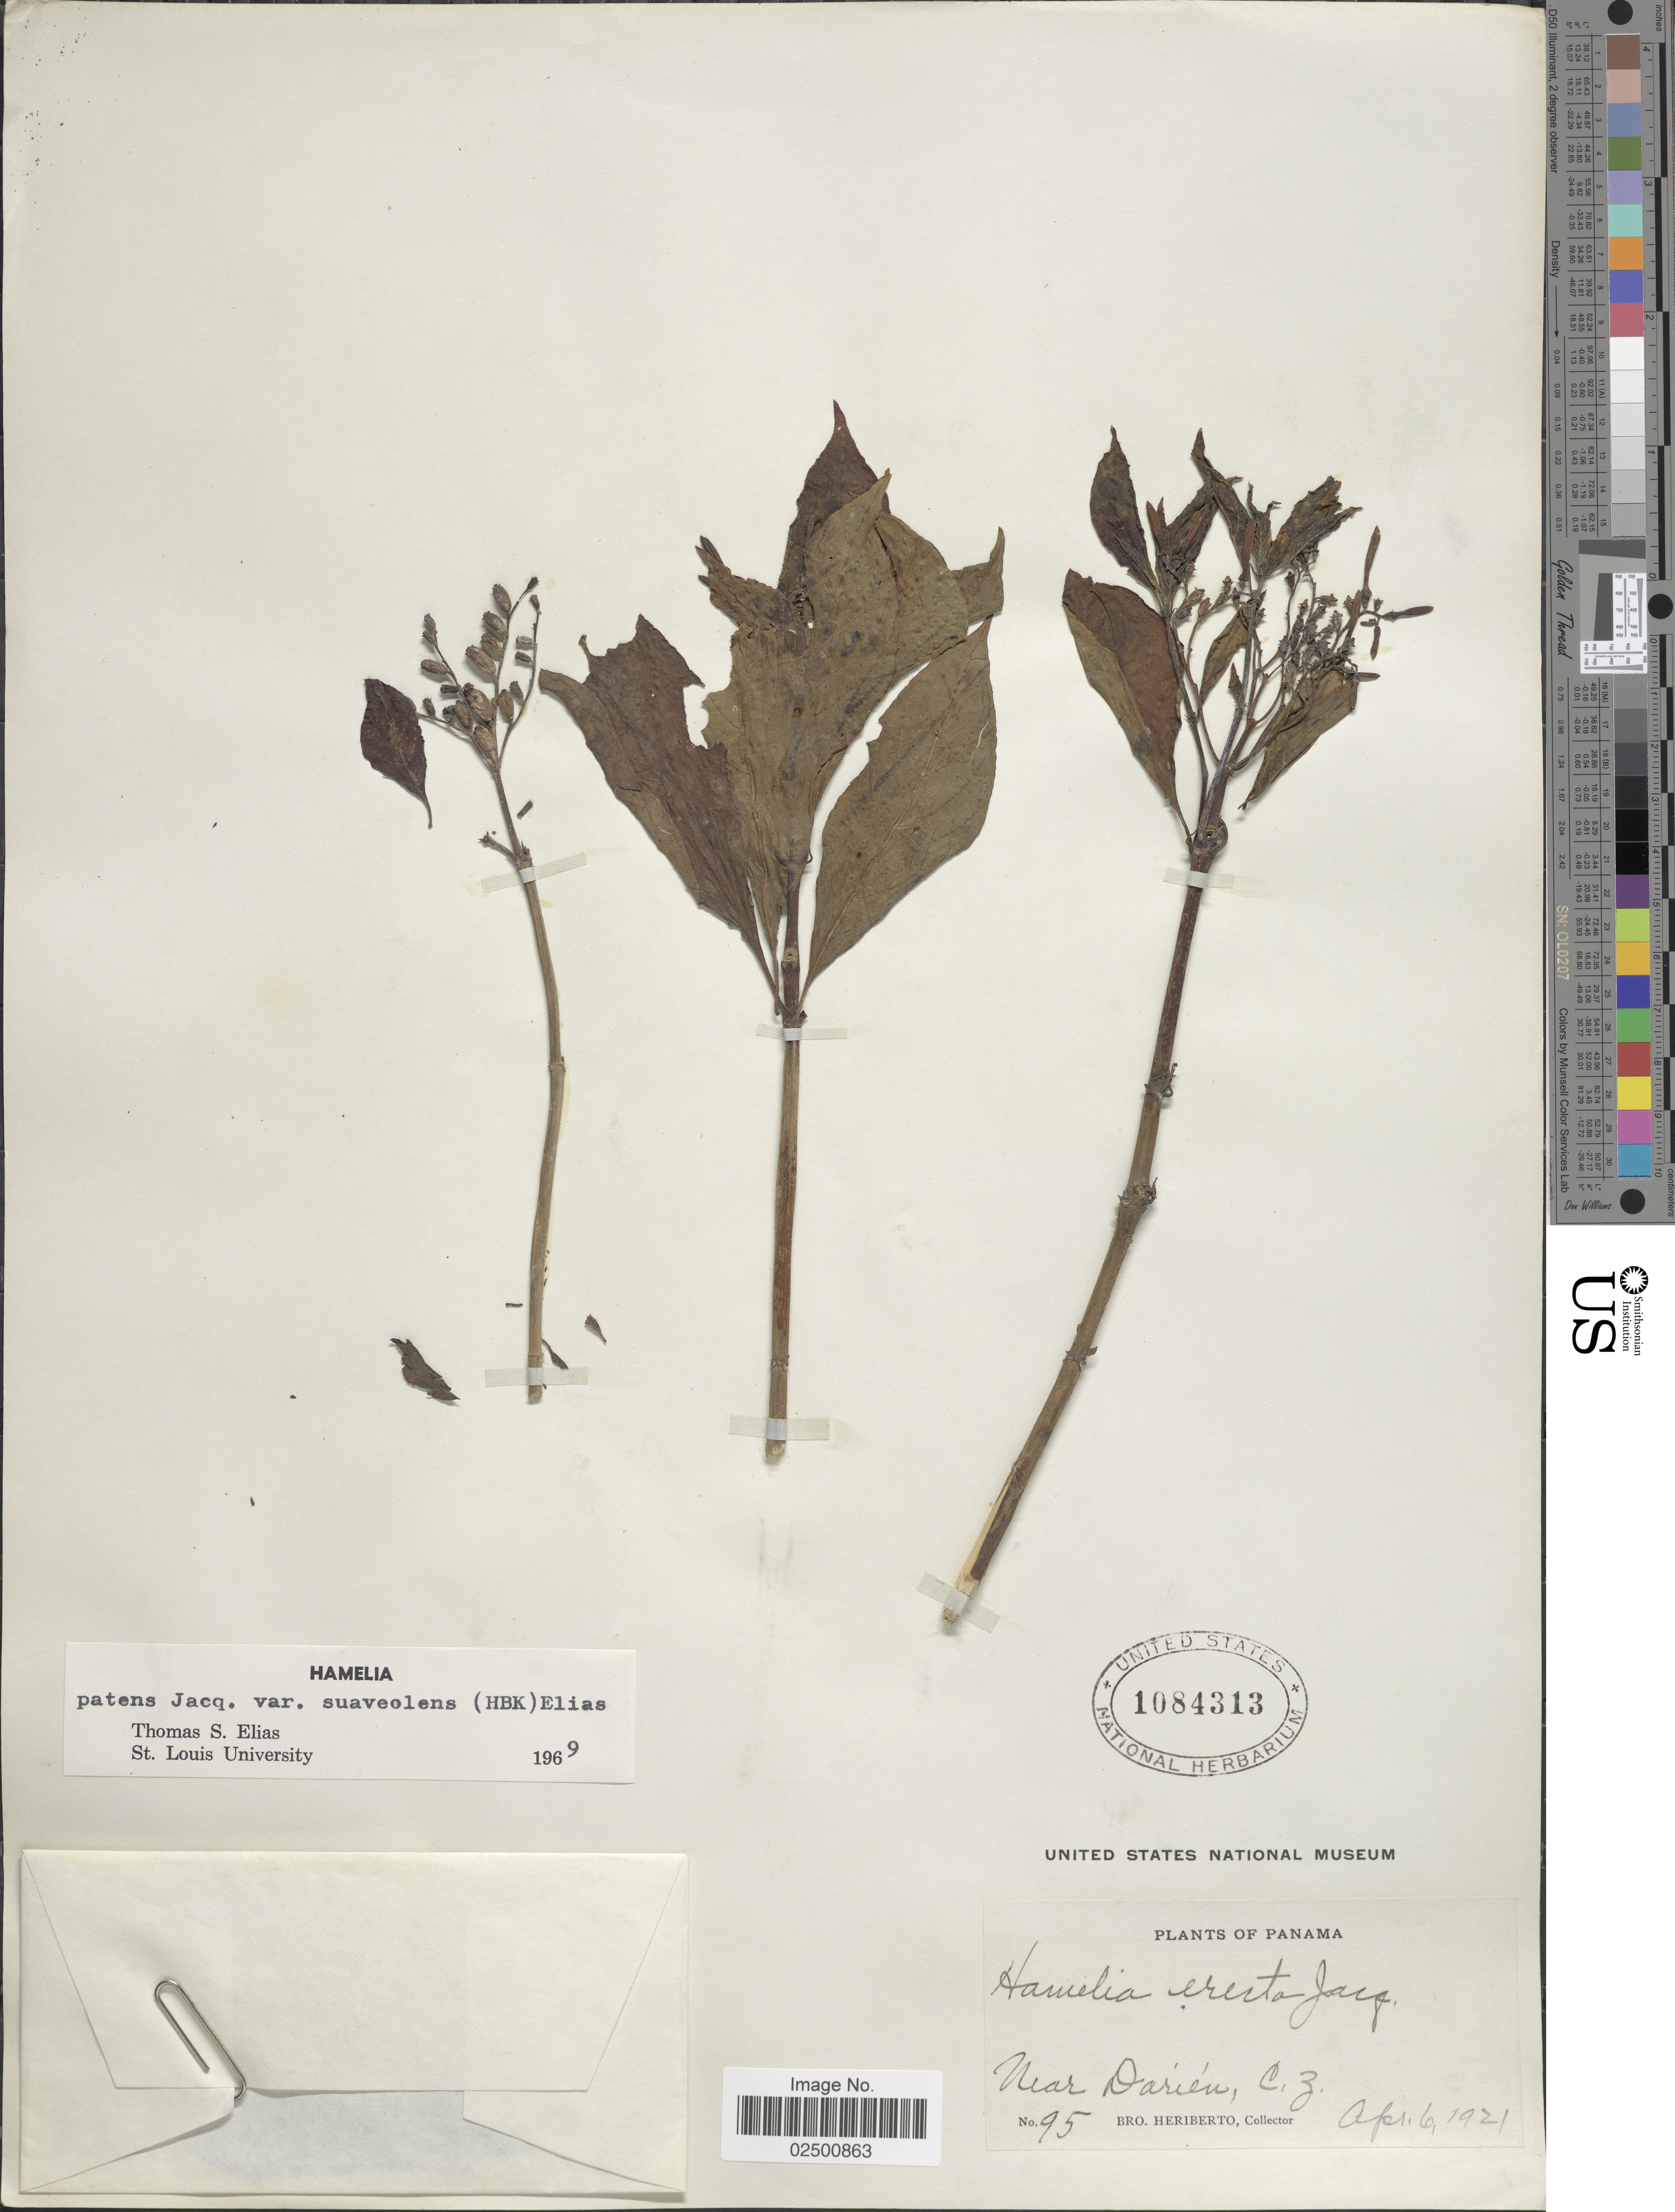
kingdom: Plantae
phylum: Tracheophyta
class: Magnoliopsida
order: Gentianales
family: Rubiaceae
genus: Hamelia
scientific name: Hamelia patens var. suaveolens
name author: (Kunth)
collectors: B. Heriberto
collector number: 95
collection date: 1921-04-06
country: Panama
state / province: Colón / Panamá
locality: Darien Station, C. Z.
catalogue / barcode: US 1084313